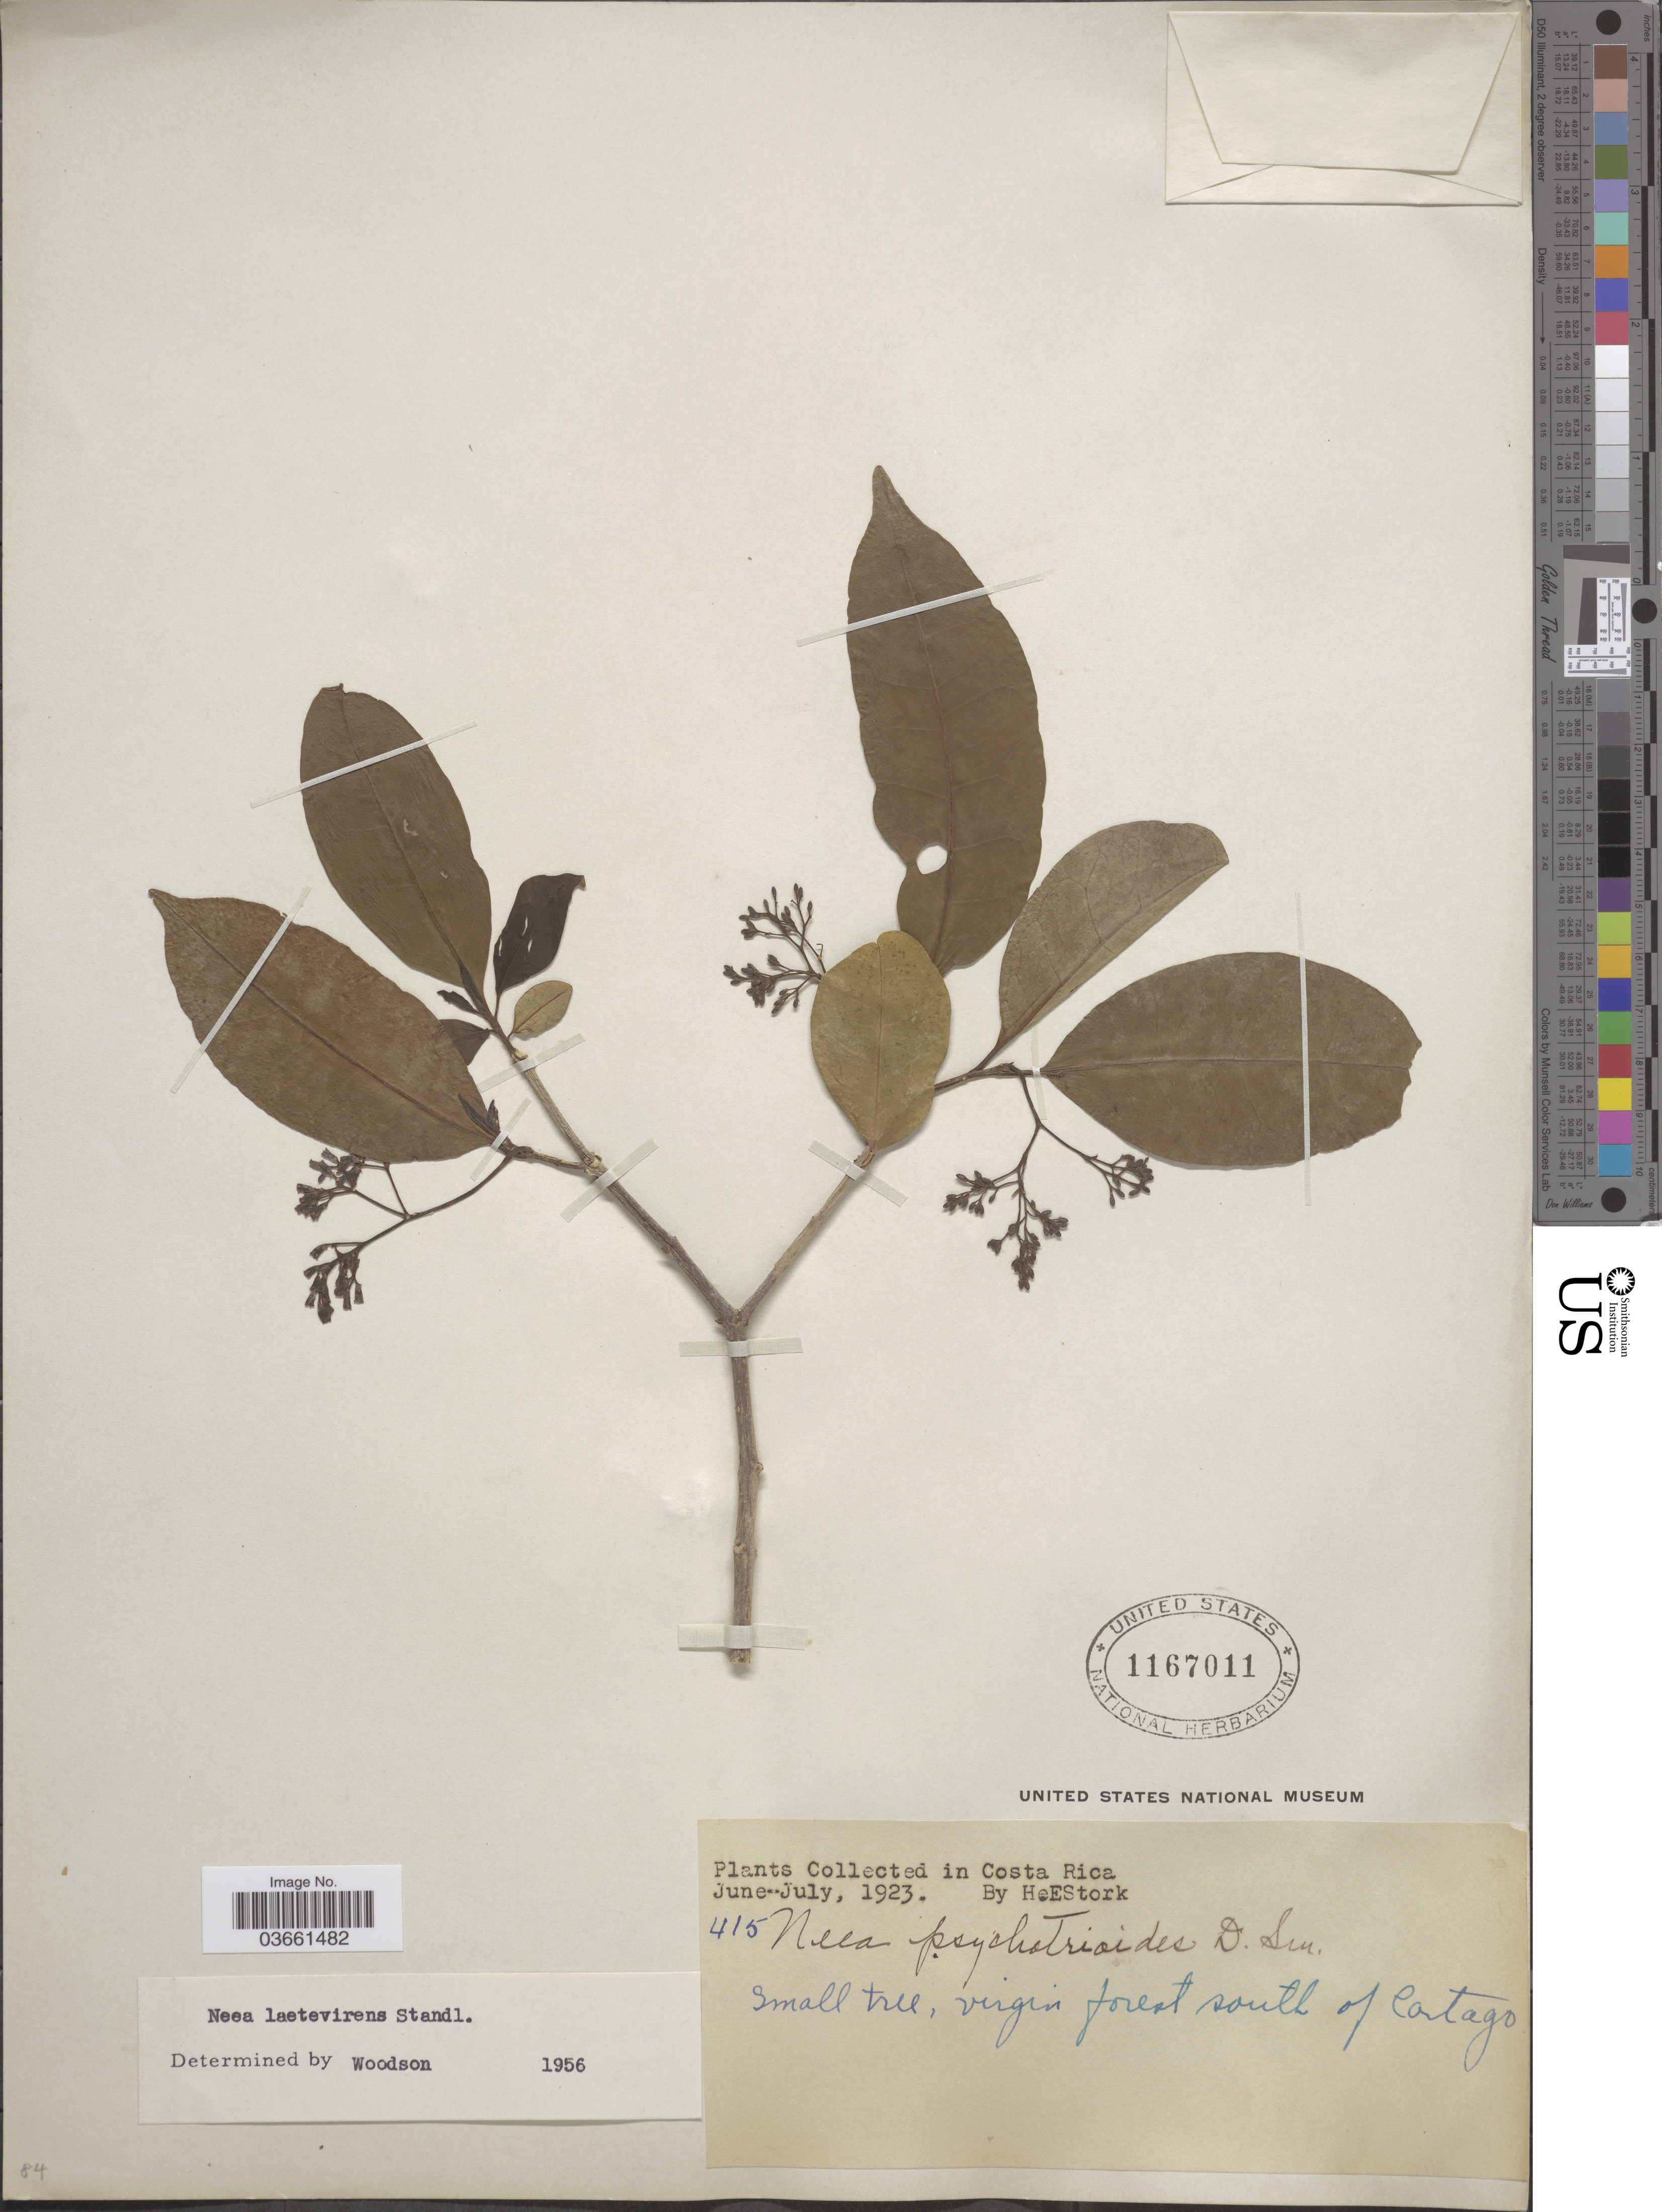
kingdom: Plantae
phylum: Tracheophyta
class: Magnoliopsida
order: Caryophyllales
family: Nyctaginaceae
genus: Neea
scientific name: Neea laetevirens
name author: Standl.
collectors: H. E. Stork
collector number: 415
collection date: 1923-06/1923-07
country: Costa Rica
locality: Virgin forest south of Cartago.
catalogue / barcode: US 1167011